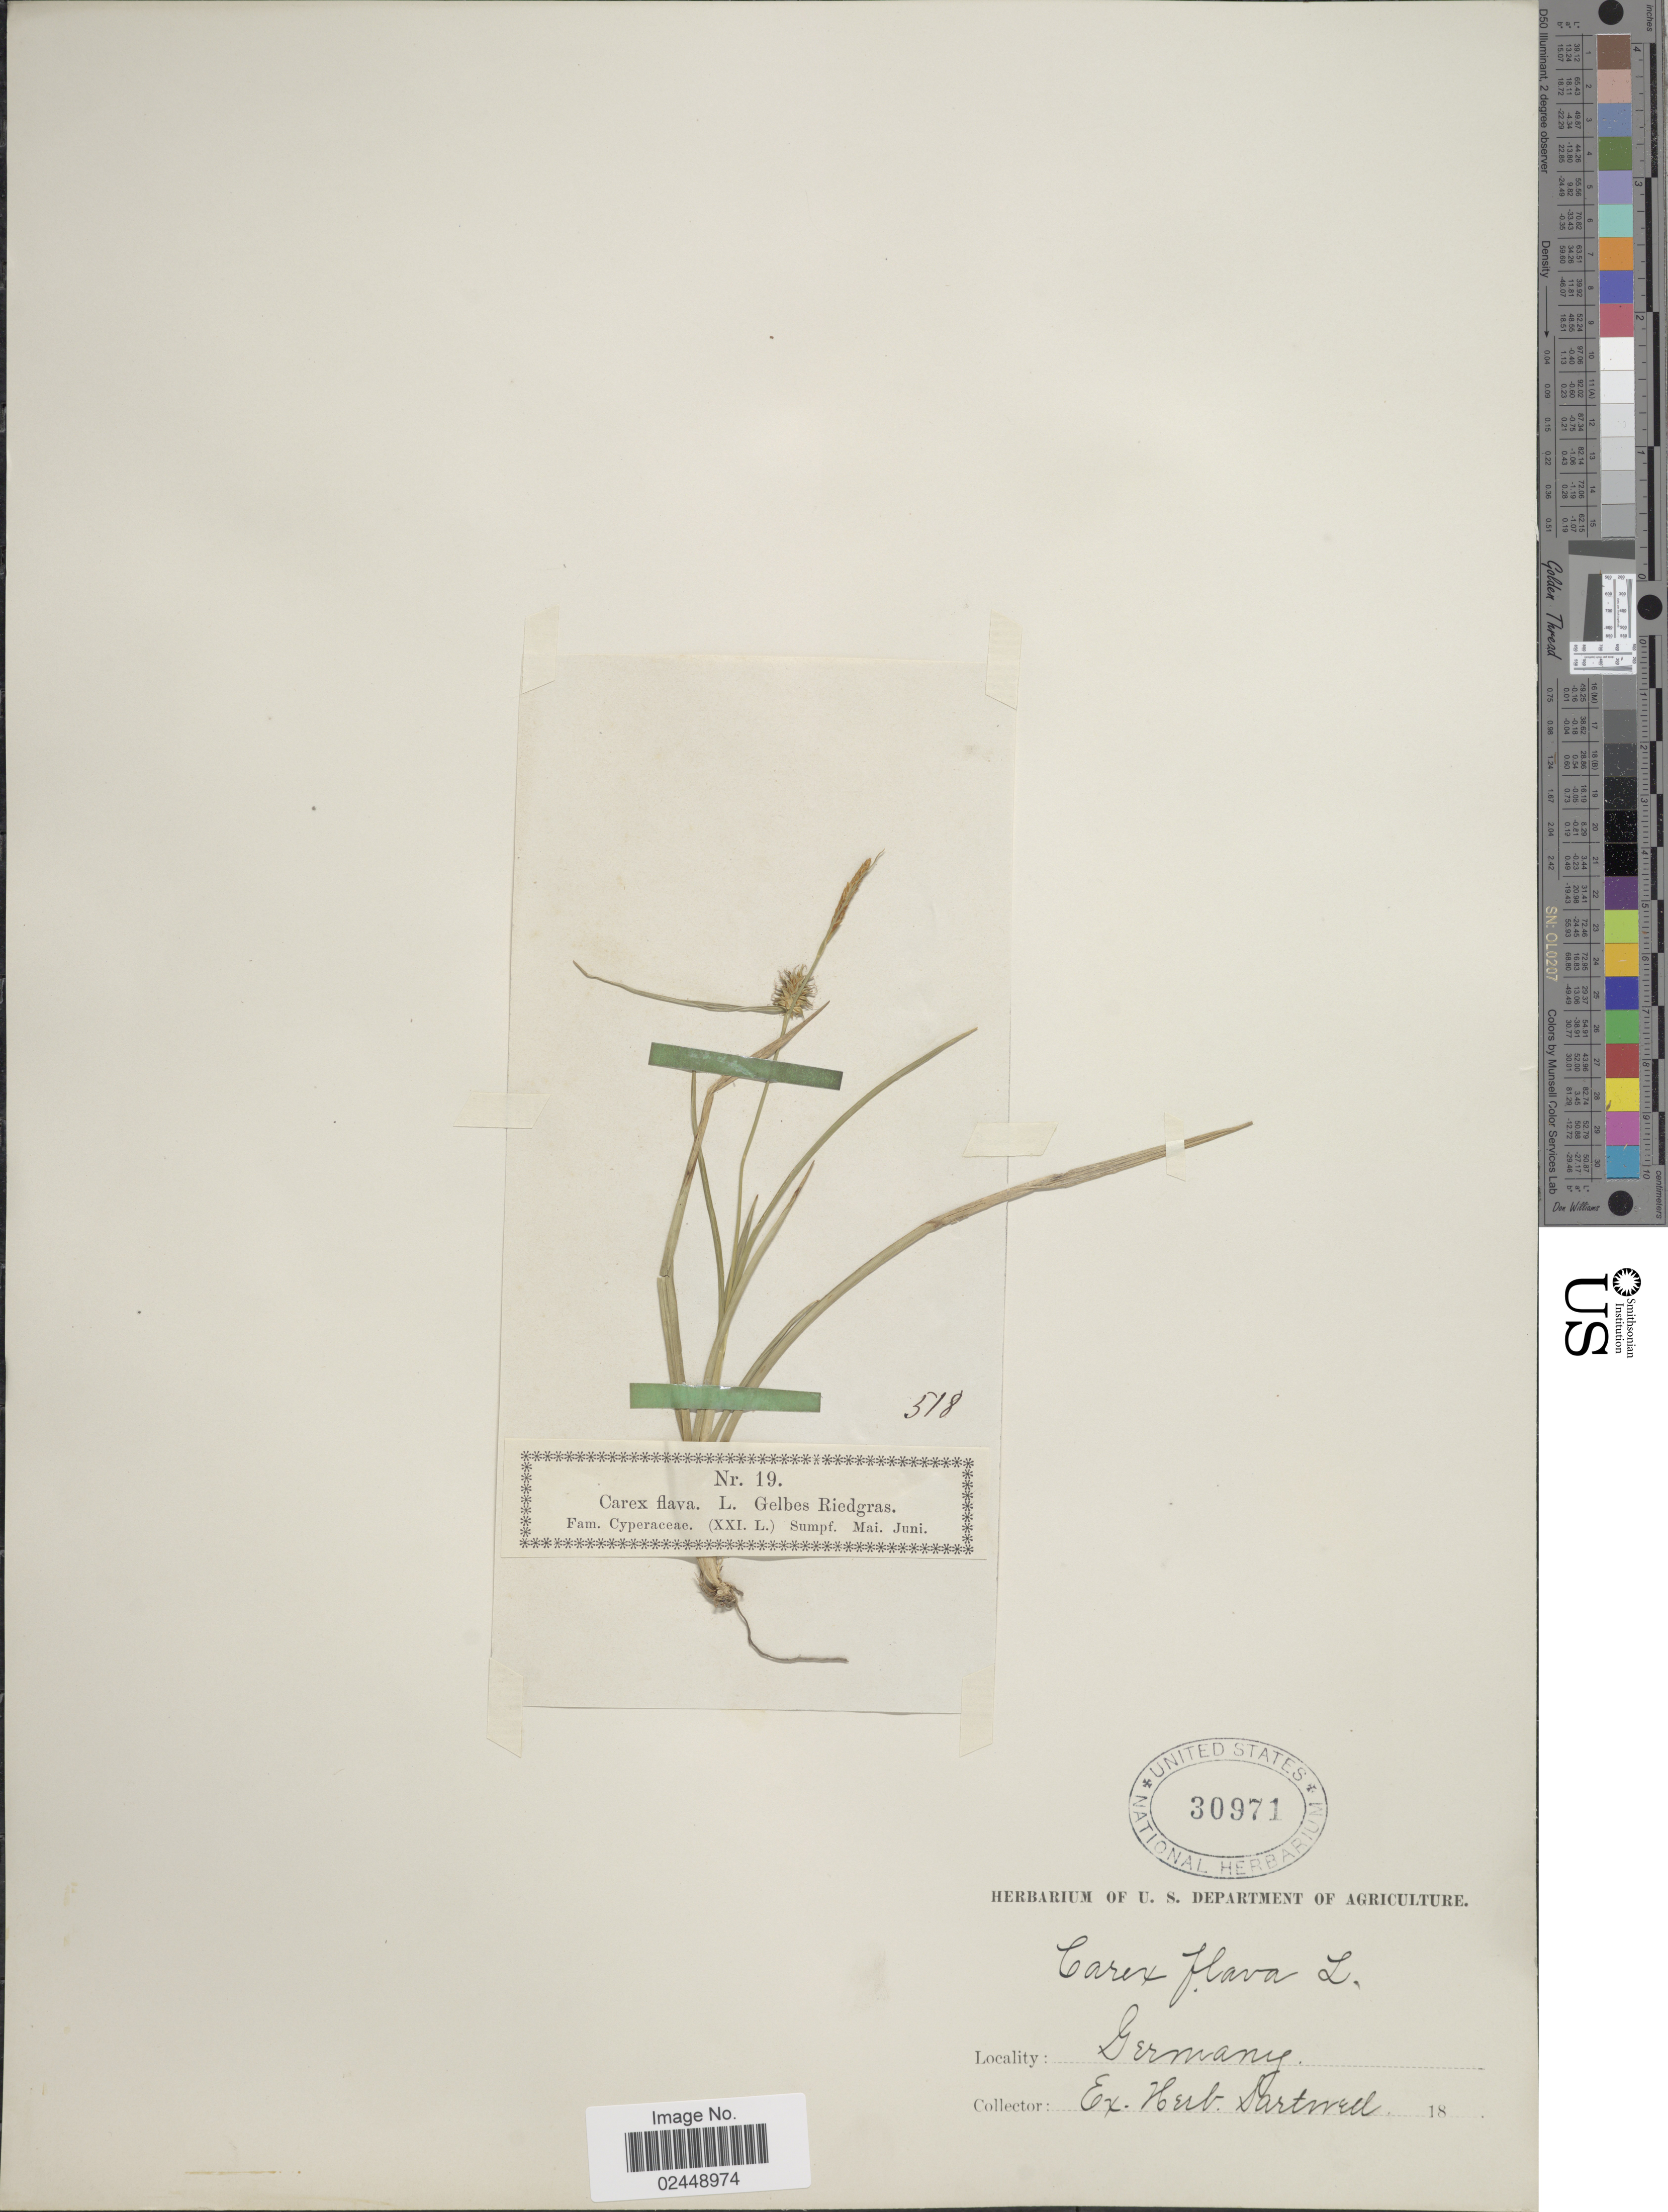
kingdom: Plantae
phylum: Tracheophyta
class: Liliopsida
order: Poales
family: Cyperaceae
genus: Carex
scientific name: Carex flava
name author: L.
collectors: ex herb. Sartwell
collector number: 19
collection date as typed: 18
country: Germany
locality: Sumpf [unsure placement]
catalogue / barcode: US 30971